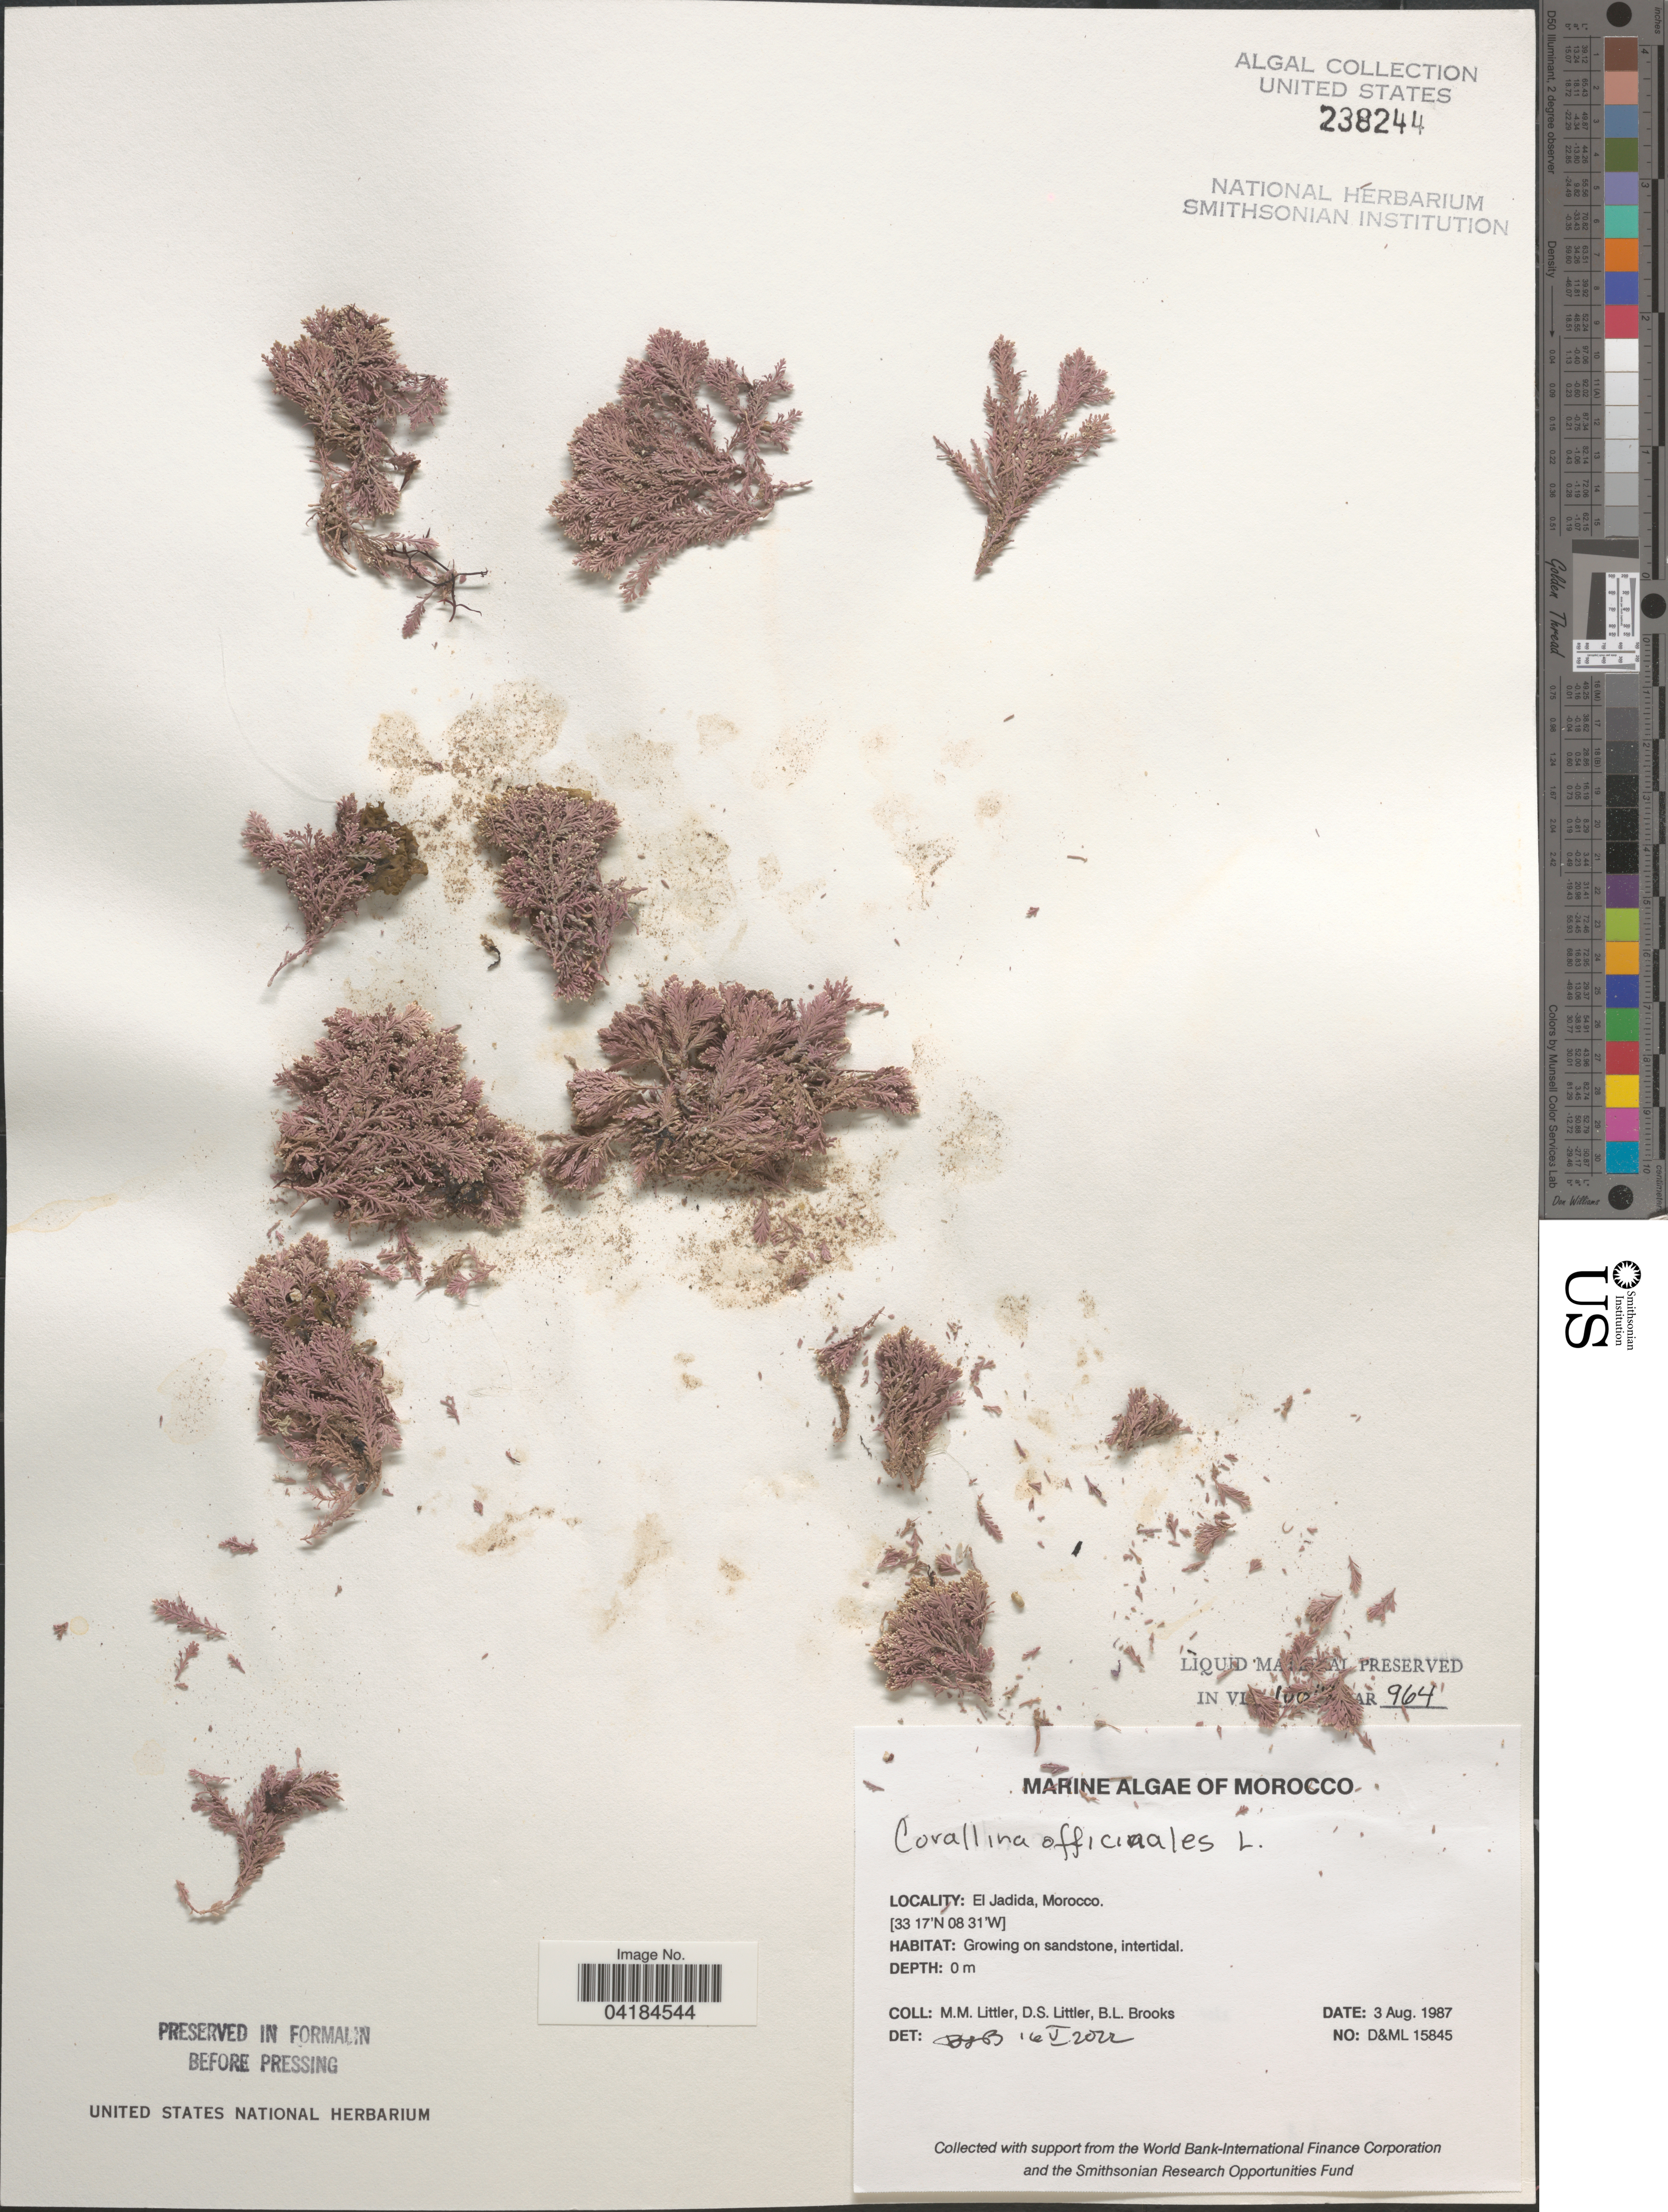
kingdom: Plantae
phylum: Rhodophyta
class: Florideophyceae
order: Corallinales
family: Corallinaceae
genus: Corallina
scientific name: Corallina officinalis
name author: L.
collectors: D. S. Littler & B. Brooks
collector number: D&ML15845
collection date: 1987-08-03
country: Morocco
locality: El Jadida.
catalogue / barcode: US 238244